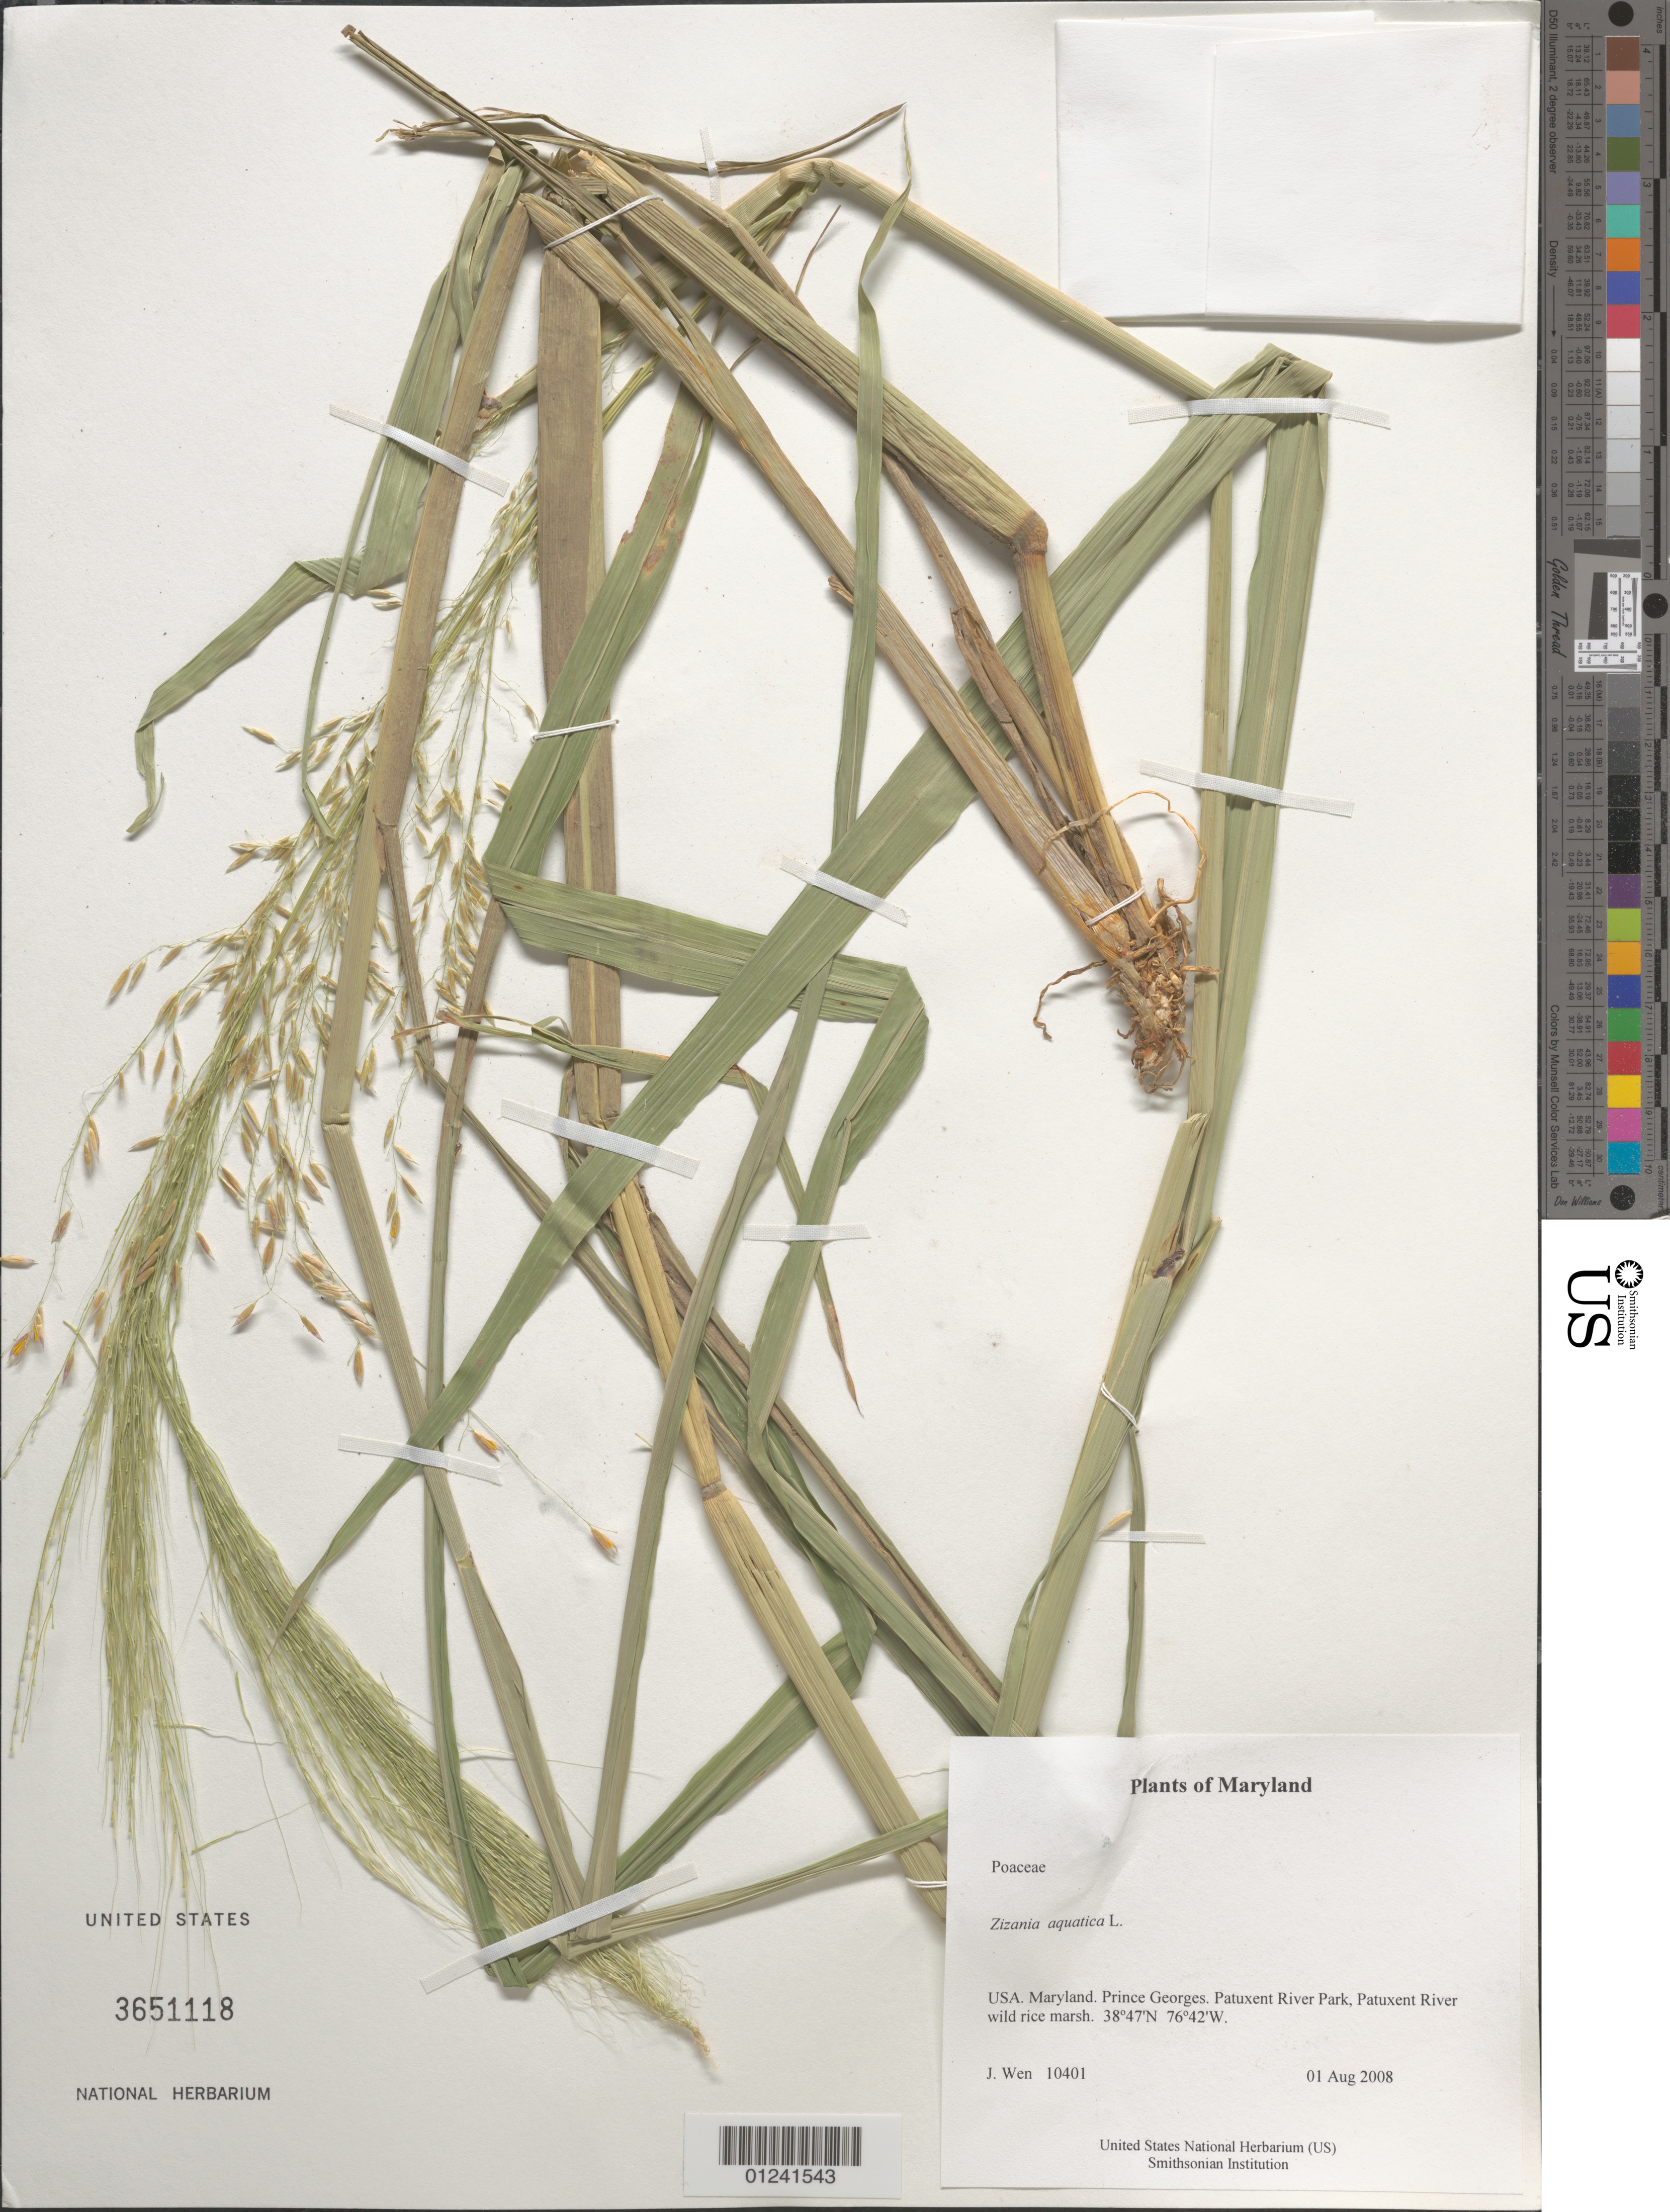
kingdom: Plantae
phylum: Tracheophyta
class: Liliopsida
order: Poales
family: Poaceae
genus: Zizania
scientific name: Zizania aquatica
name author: L.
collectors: J. Wen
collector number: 10401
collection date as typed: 01 Aug 2008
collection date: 2008-08-01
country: United States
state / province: Maryland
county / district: Prince George's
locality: Patuxent River Park, Patuxent River wild rice marsh.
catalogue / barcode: US 3651118